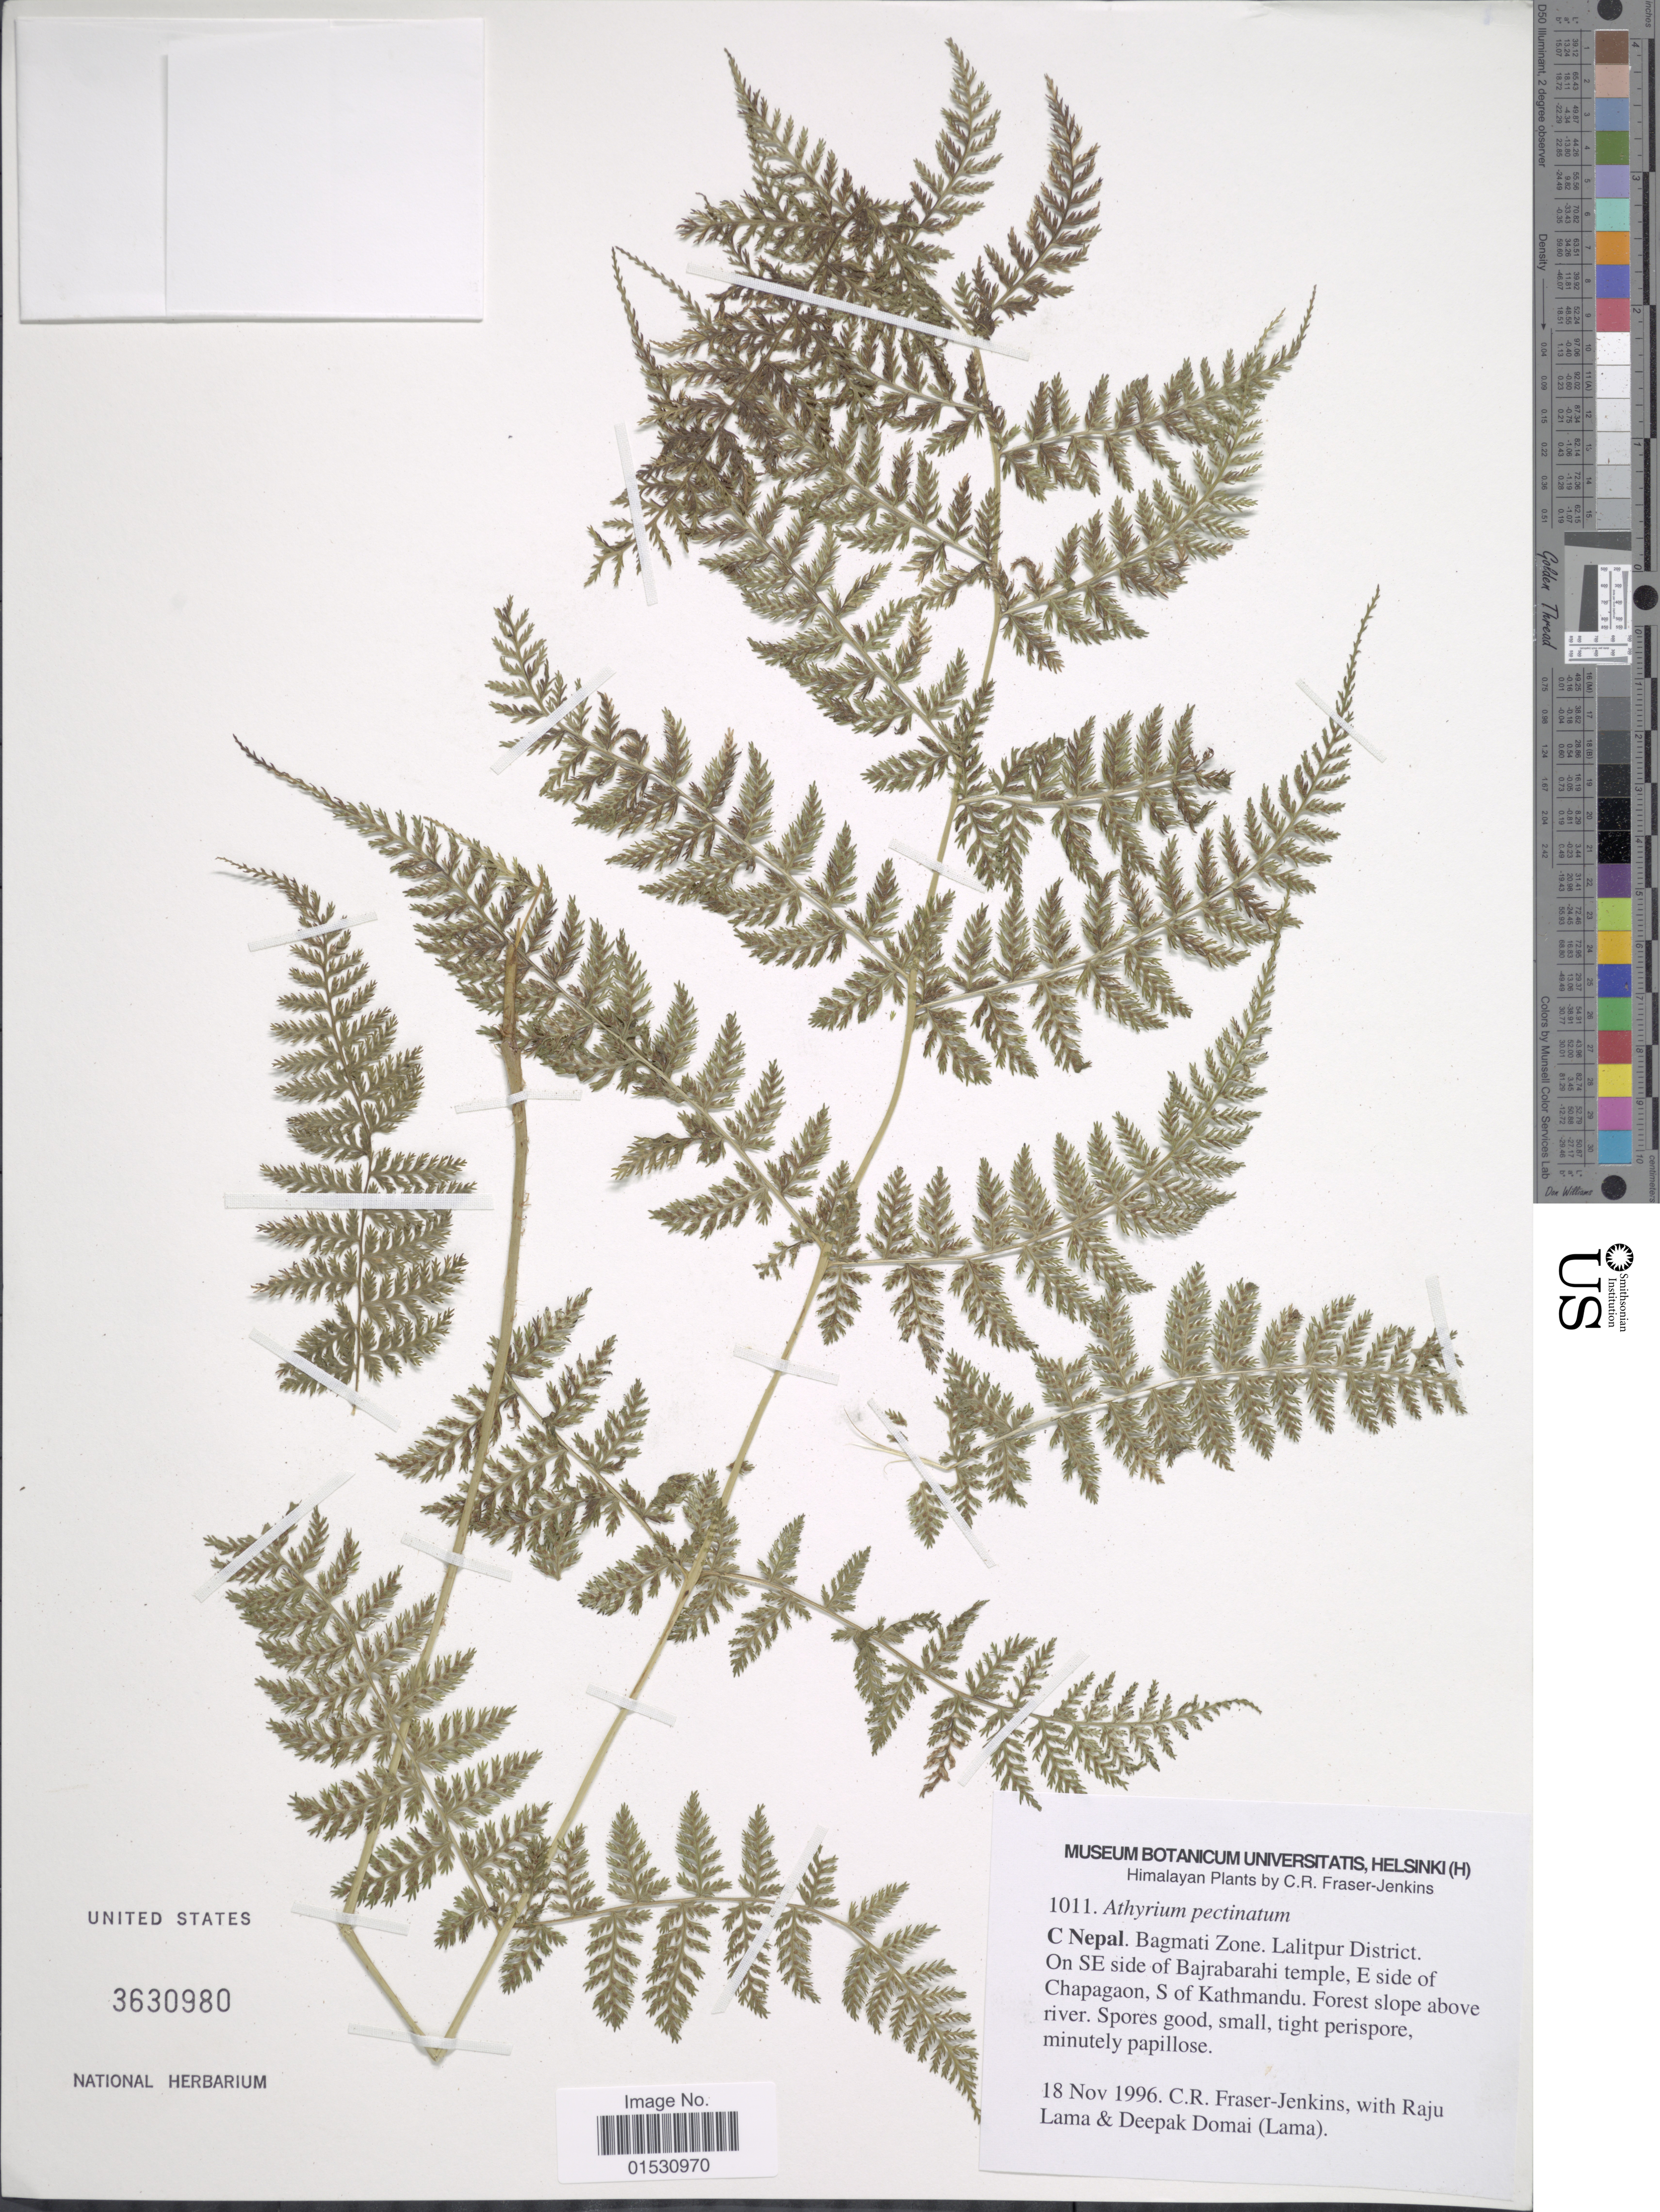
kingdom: Plantae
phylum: Tracheophyta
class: Polypodiopsida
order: Polypodiales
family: Athyriaceae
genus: Athyrium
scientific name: Athyrium pectinatum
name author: (Wall. ex C. Hope) C. Presl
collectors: C. R. Fraser-Jenkins, R. Lama & D. Domai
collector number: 1011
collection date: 1996-11-18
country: Nepal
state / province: Bagmati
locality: Himalayan. C Nepal. Bagmati Zone. Lalitpur District. On SE side of Bajrabarahi temple, E side of Chapagon, S of Kathmandu. Forest slope above river.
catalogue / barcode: US 3630980